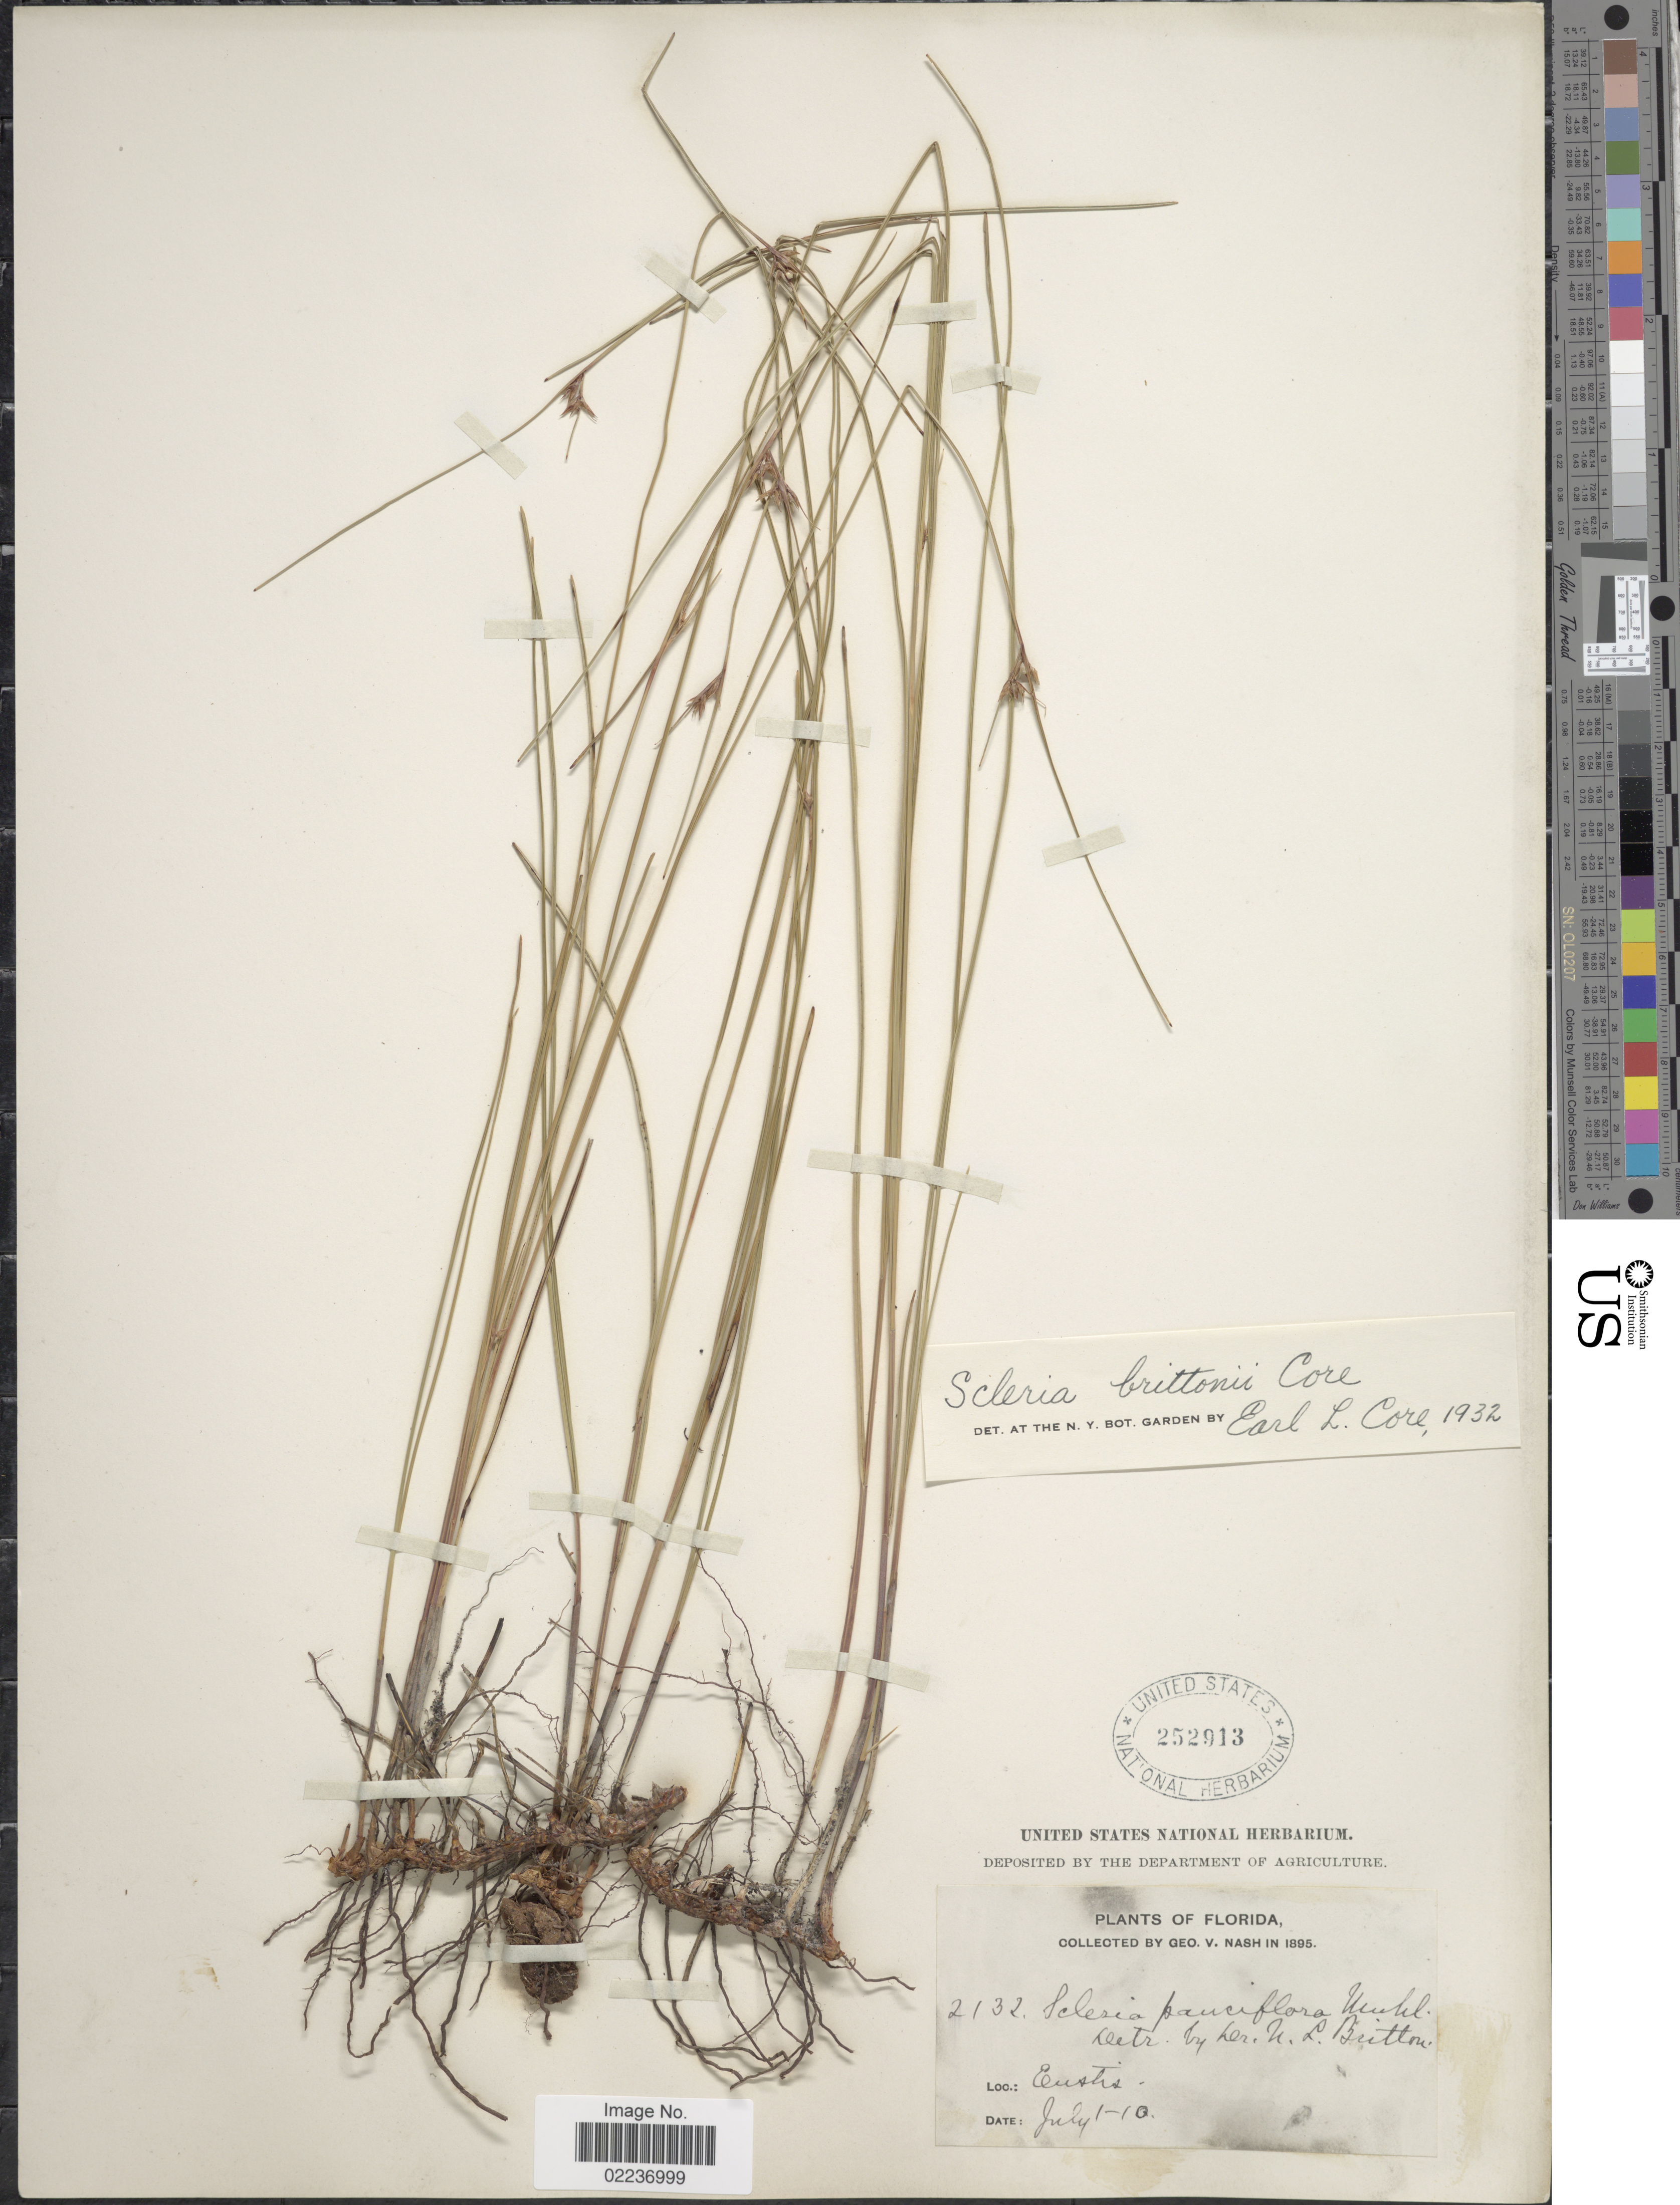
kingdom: Plantae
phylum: Tracheophyta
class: Liliopsida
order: Poales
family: Cyperaceae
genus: Scleria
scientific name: Scleria brittonii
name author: Core ex Small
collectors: G. V. Nash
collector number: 2132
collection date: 1895-07-01/1895-07-10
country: United States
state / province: Florida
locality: Eustis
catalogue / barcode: US 252913